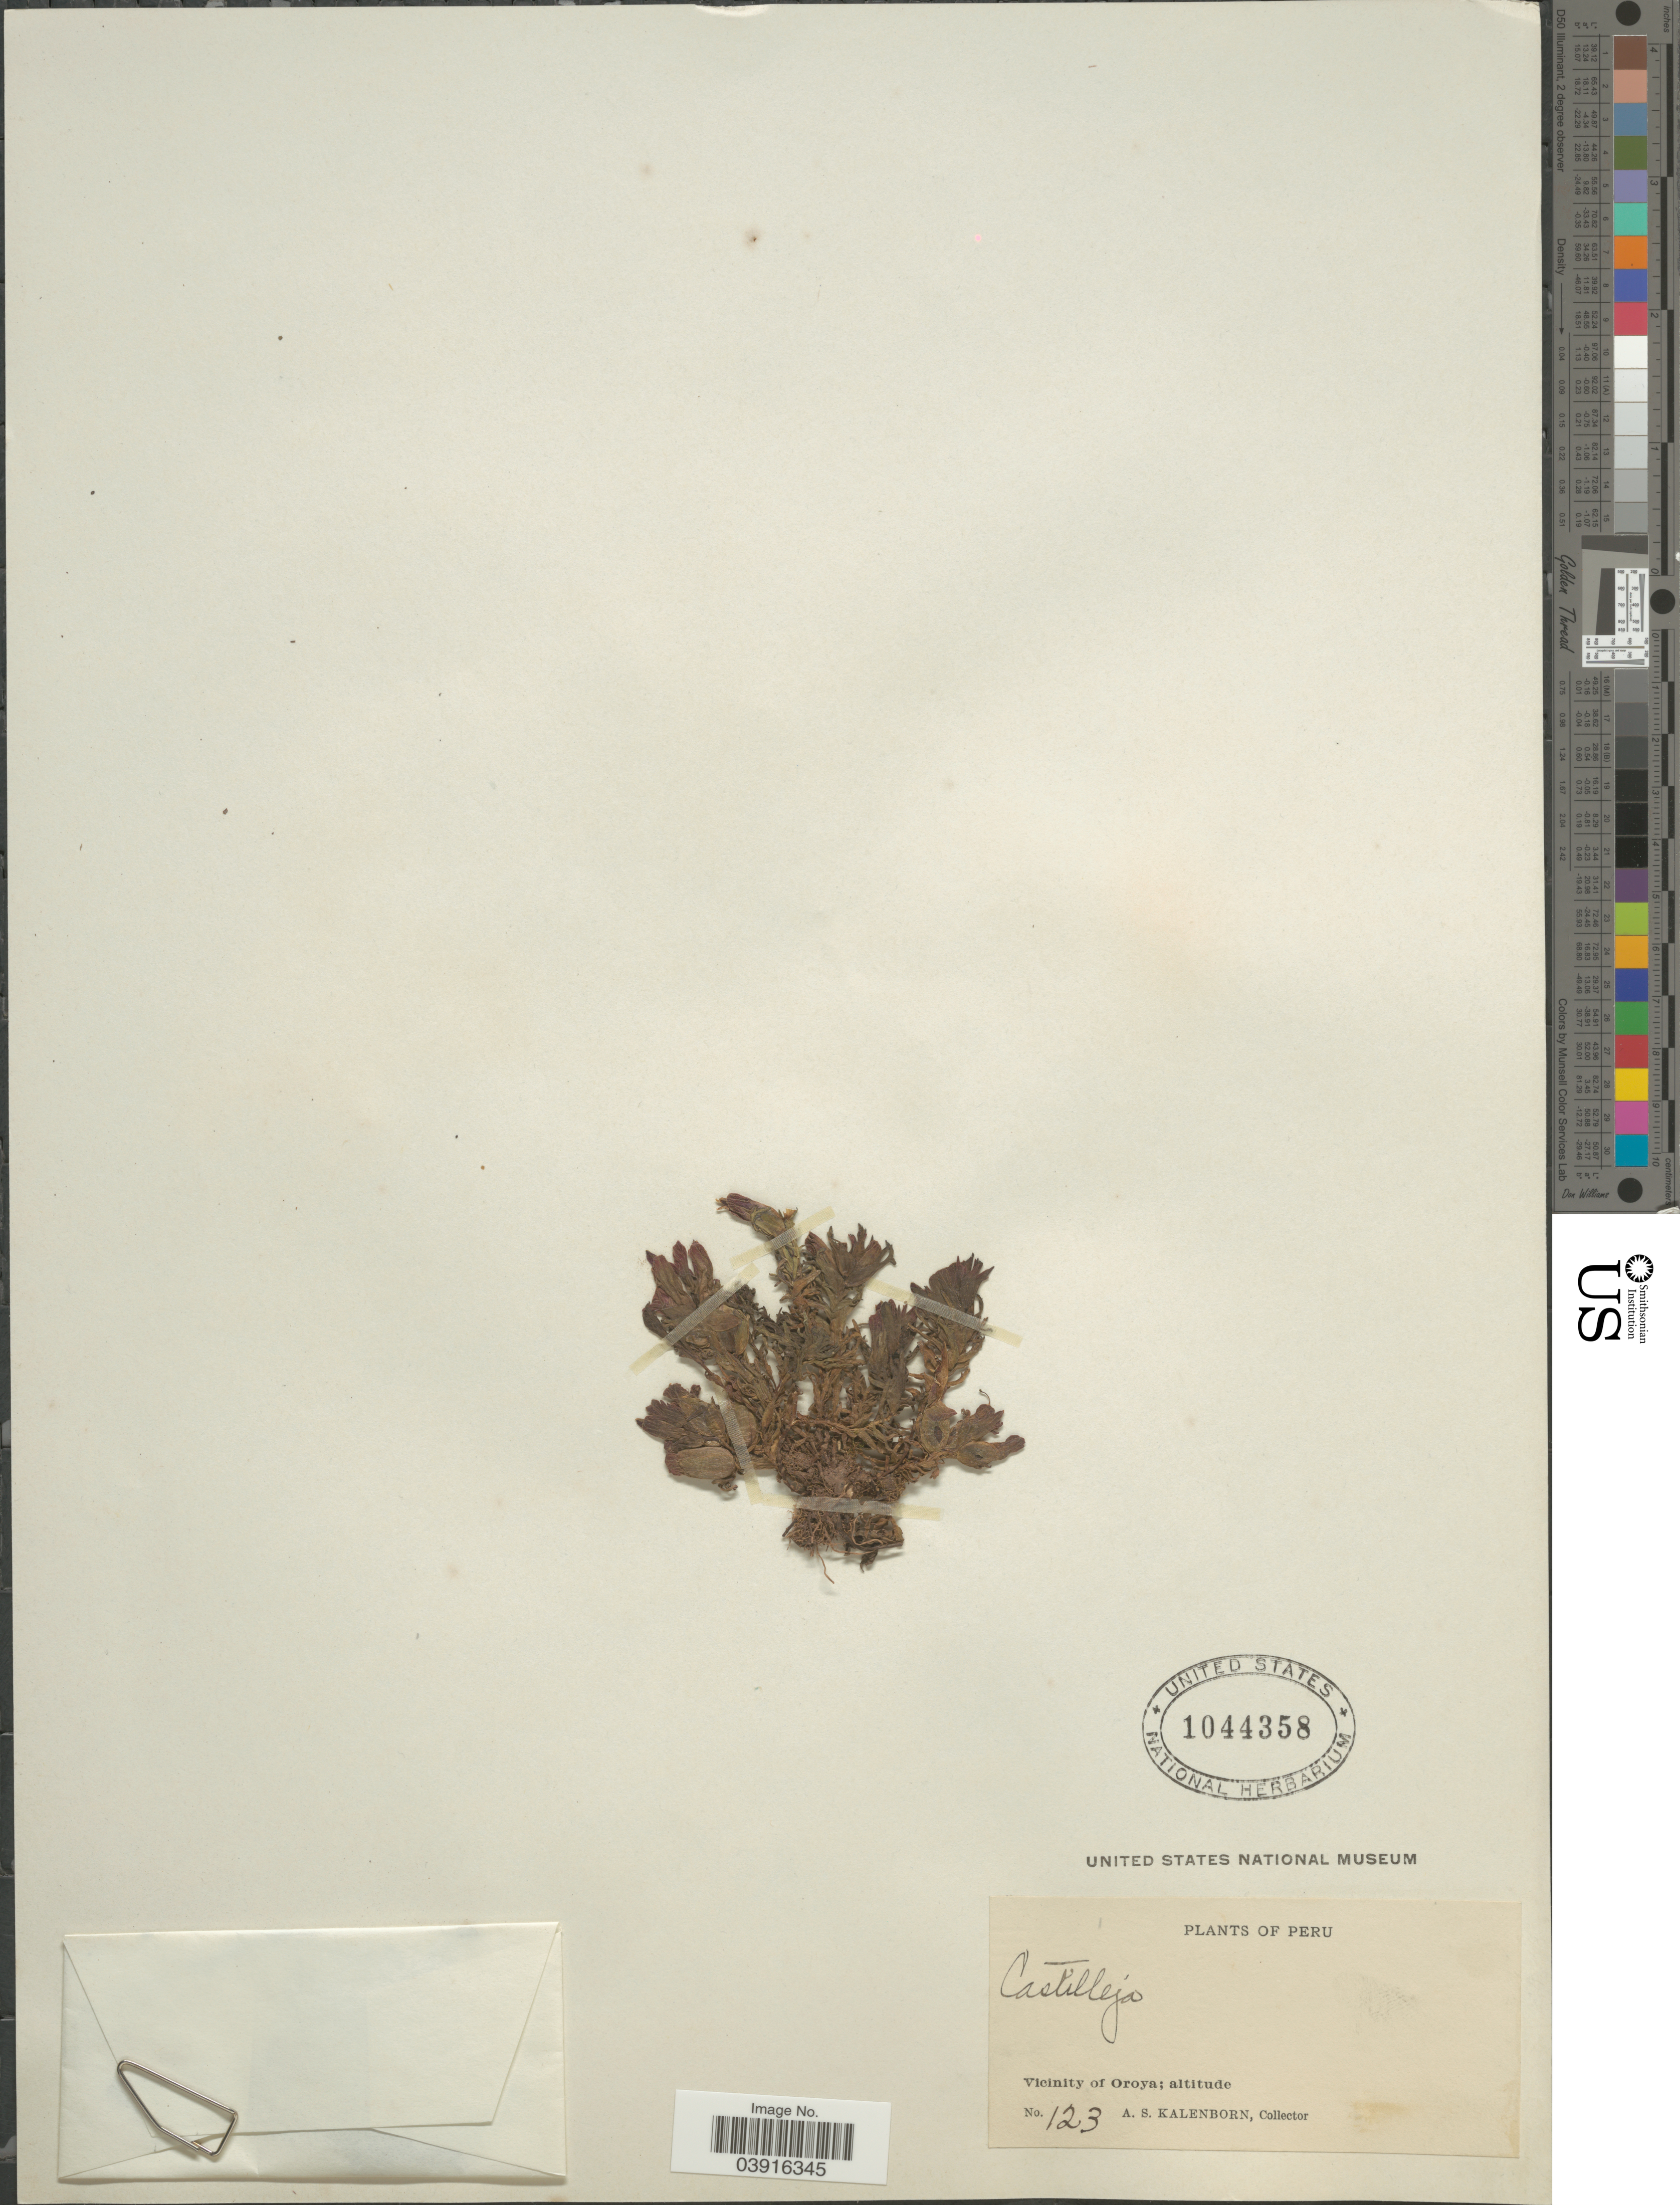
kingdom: Plantae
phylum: Tracheophyta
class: Magnoliopsida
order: Lamiales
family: Orobanchaceae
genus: Castilleja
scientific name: Castilleja pumila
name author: (Benth.) Wedd.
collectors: A. Kalenborn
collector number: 123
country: Peru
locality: Vicinity of Oroya.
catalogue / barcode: US 1044358